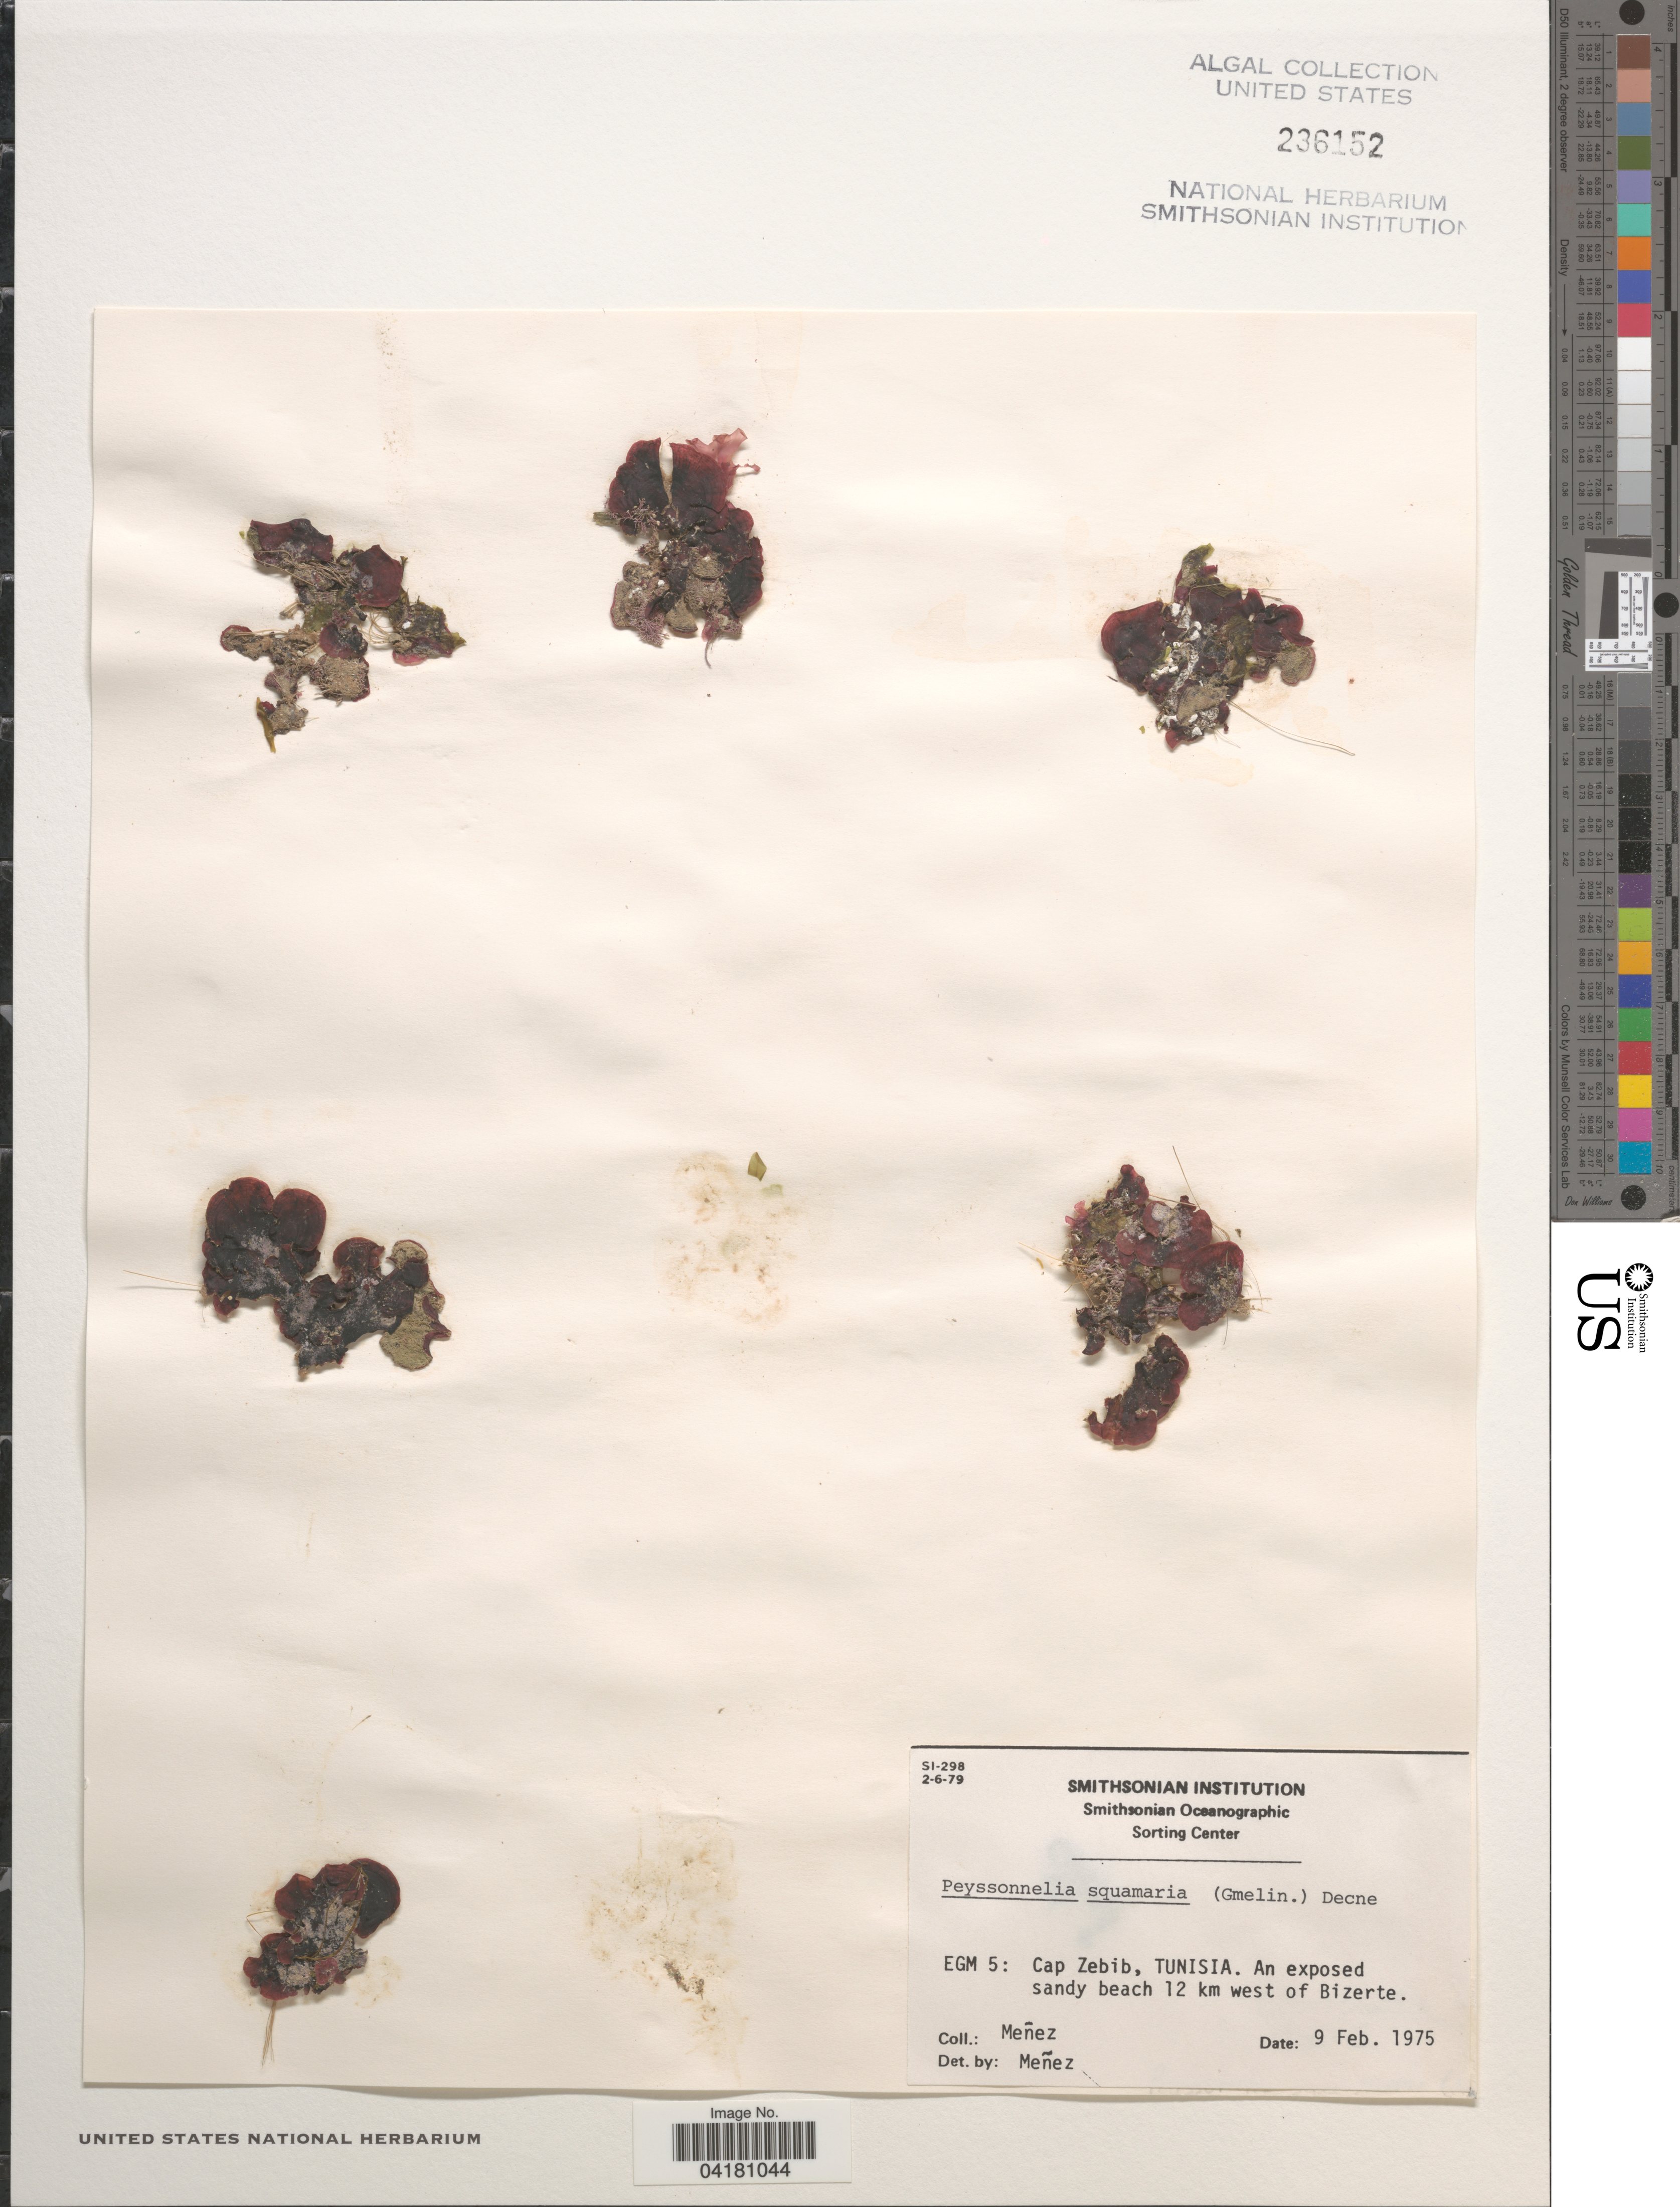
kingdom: Plantae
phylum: Rhodophyta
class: Florideophyceae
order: Peyssonneliales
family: Peyssonneliaceae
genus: Peyssonnelia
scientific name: Peyssonnelia squamaria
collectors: Menez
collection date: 1975-02-09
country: Tunisia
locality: EGM 5: Cap Zebib. An exposed sandy beach 12 km west of Bizerte.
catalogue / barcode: US 236152